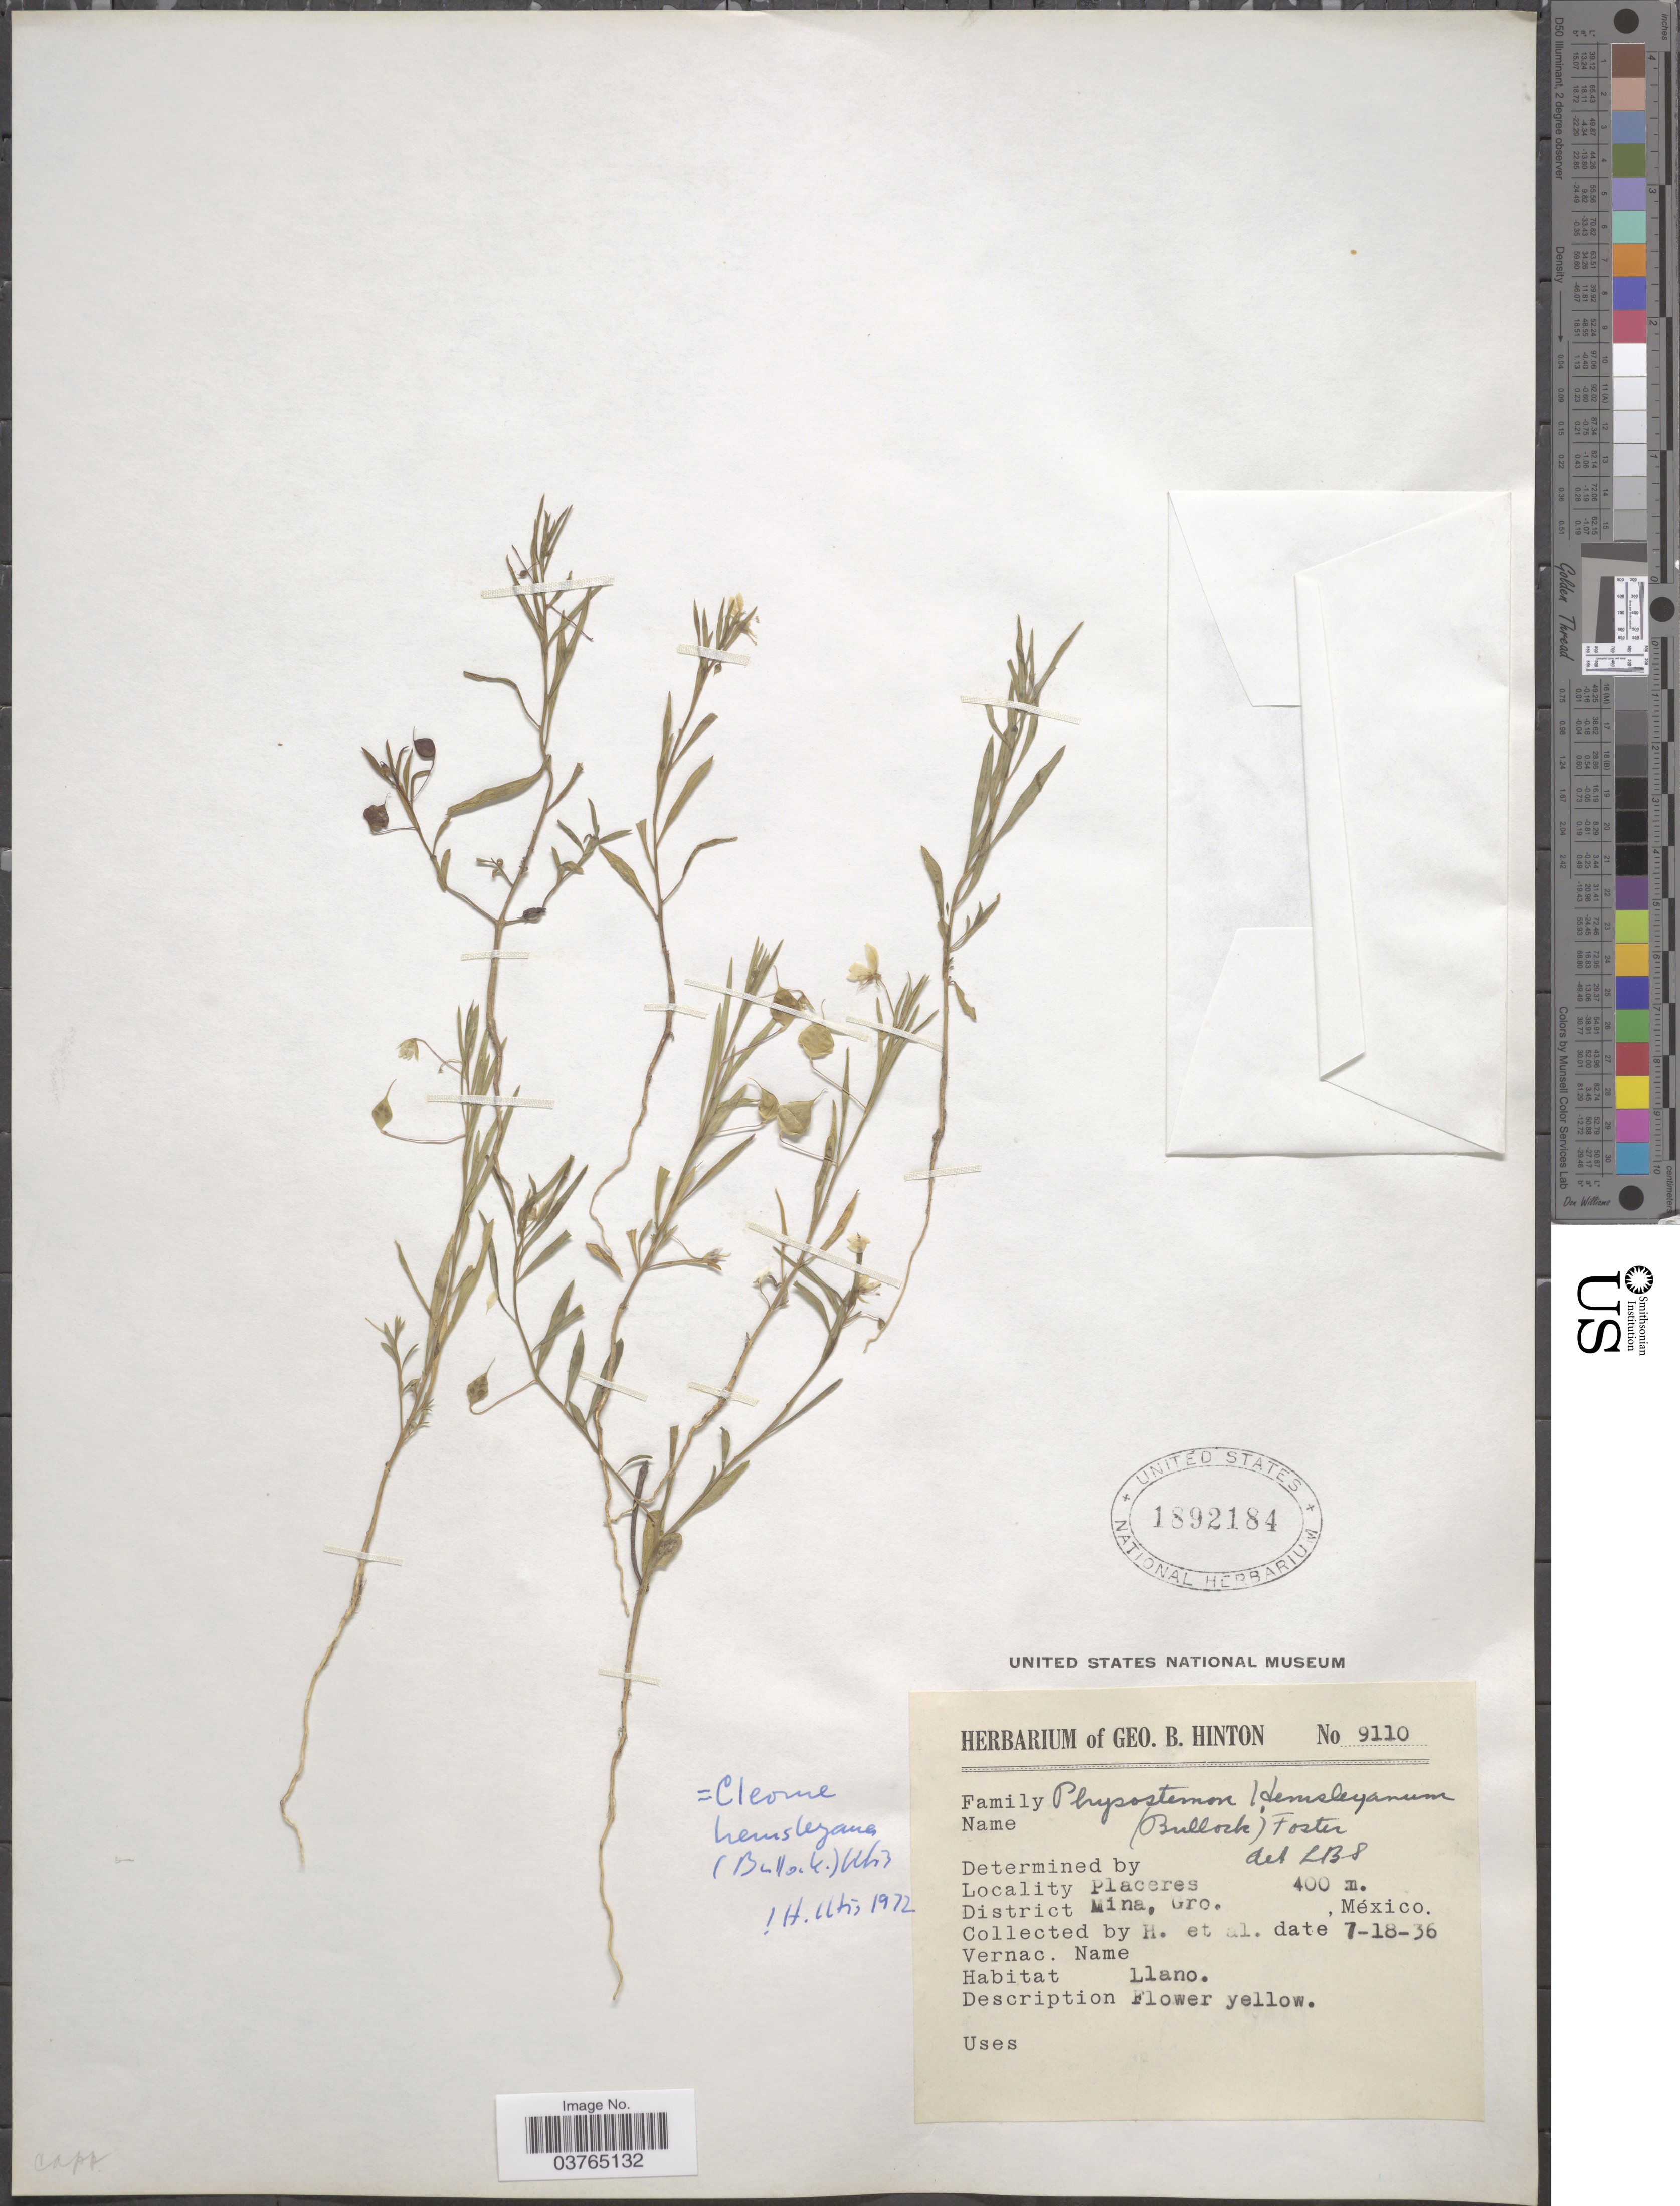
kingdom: Plantae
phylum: Tracheophyta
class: Magnoliopsida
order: Brassicales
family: Cleomaceae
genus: Physostemon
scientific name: Physostemon hemsleyanus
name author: (Bullock) R.C. Foster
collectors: G. B. Hinton & et al.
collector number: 9110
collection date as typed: Transcribed d/m/y: 18/7/36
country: Mexico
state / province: Guerrero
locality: Placeres. District Mina.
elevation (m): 400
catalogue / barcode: US 1892184